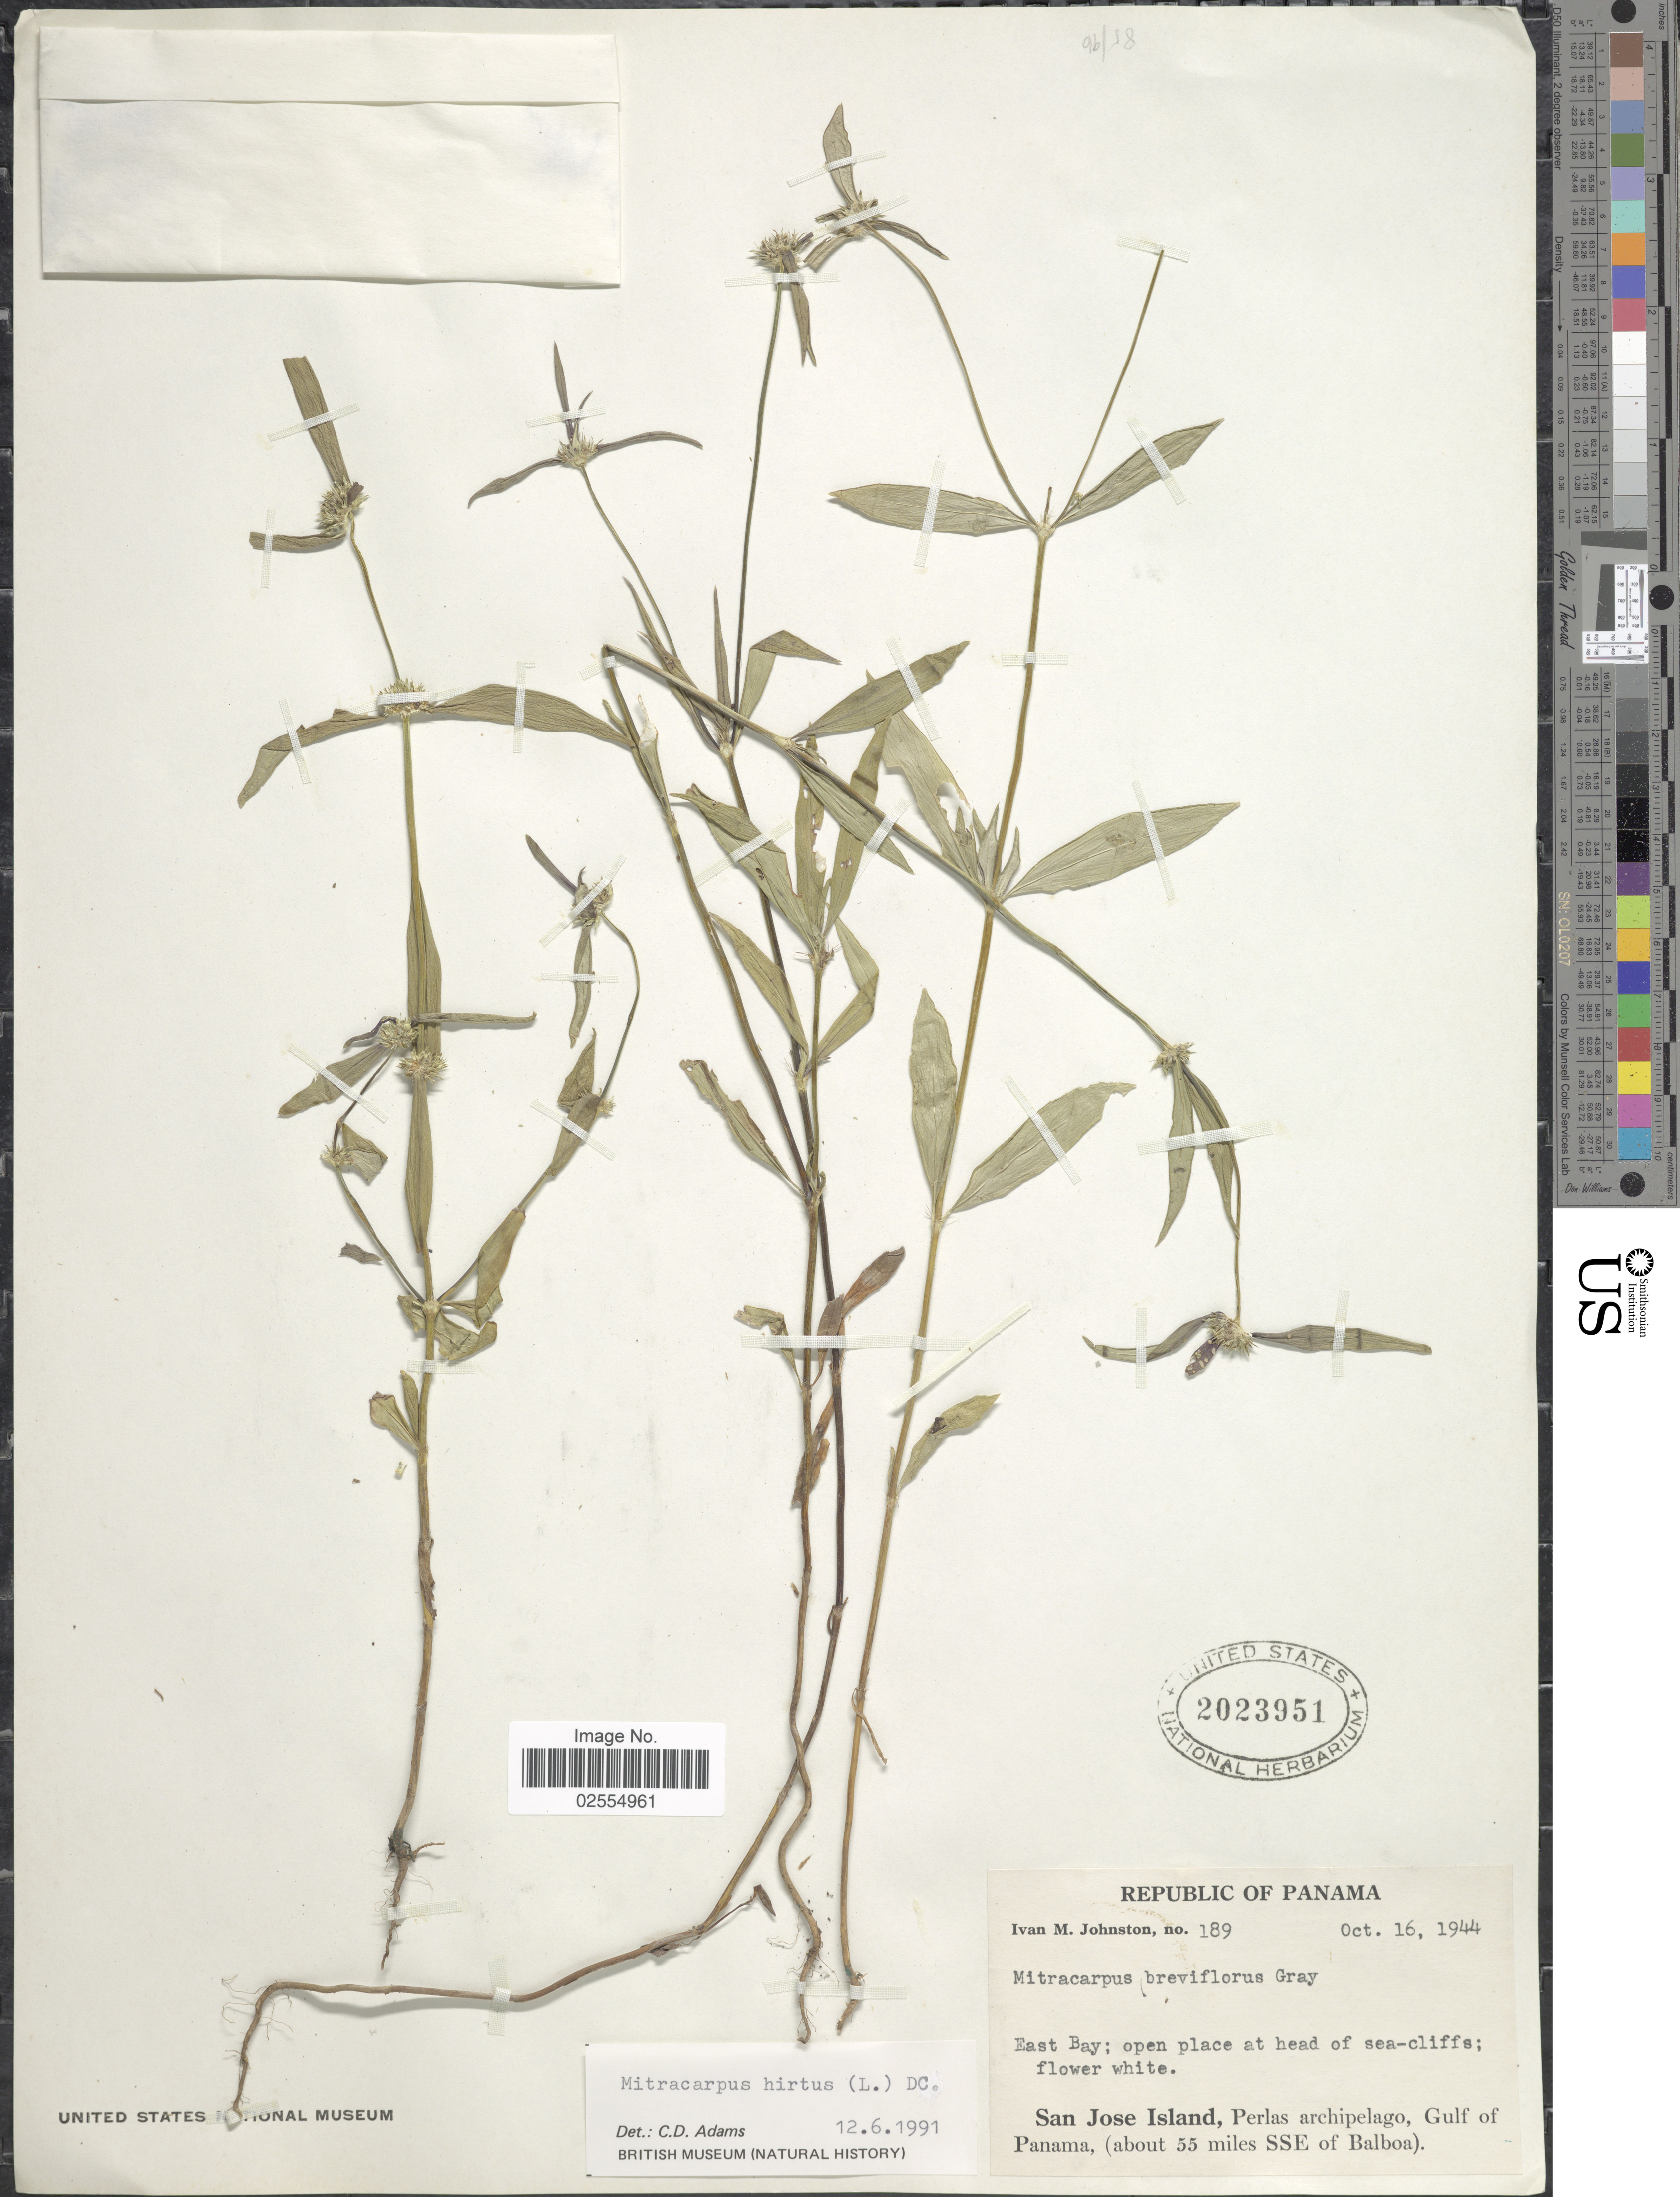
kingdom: Plantae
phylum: Tracheophyta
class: Magnoliopsida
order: Gentianales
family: Rubiaceae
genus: Mitracarpus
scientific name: Mitracarpus hirtus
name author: (L.) DC.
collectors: I.M. Johnston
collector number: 189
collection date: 1944-10-16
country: Panama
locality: San Jose Island, Perlas Archipelago, Gulf of Panama (about 55 miles SSE of Balboa). East Bay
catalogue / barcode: US 2023951